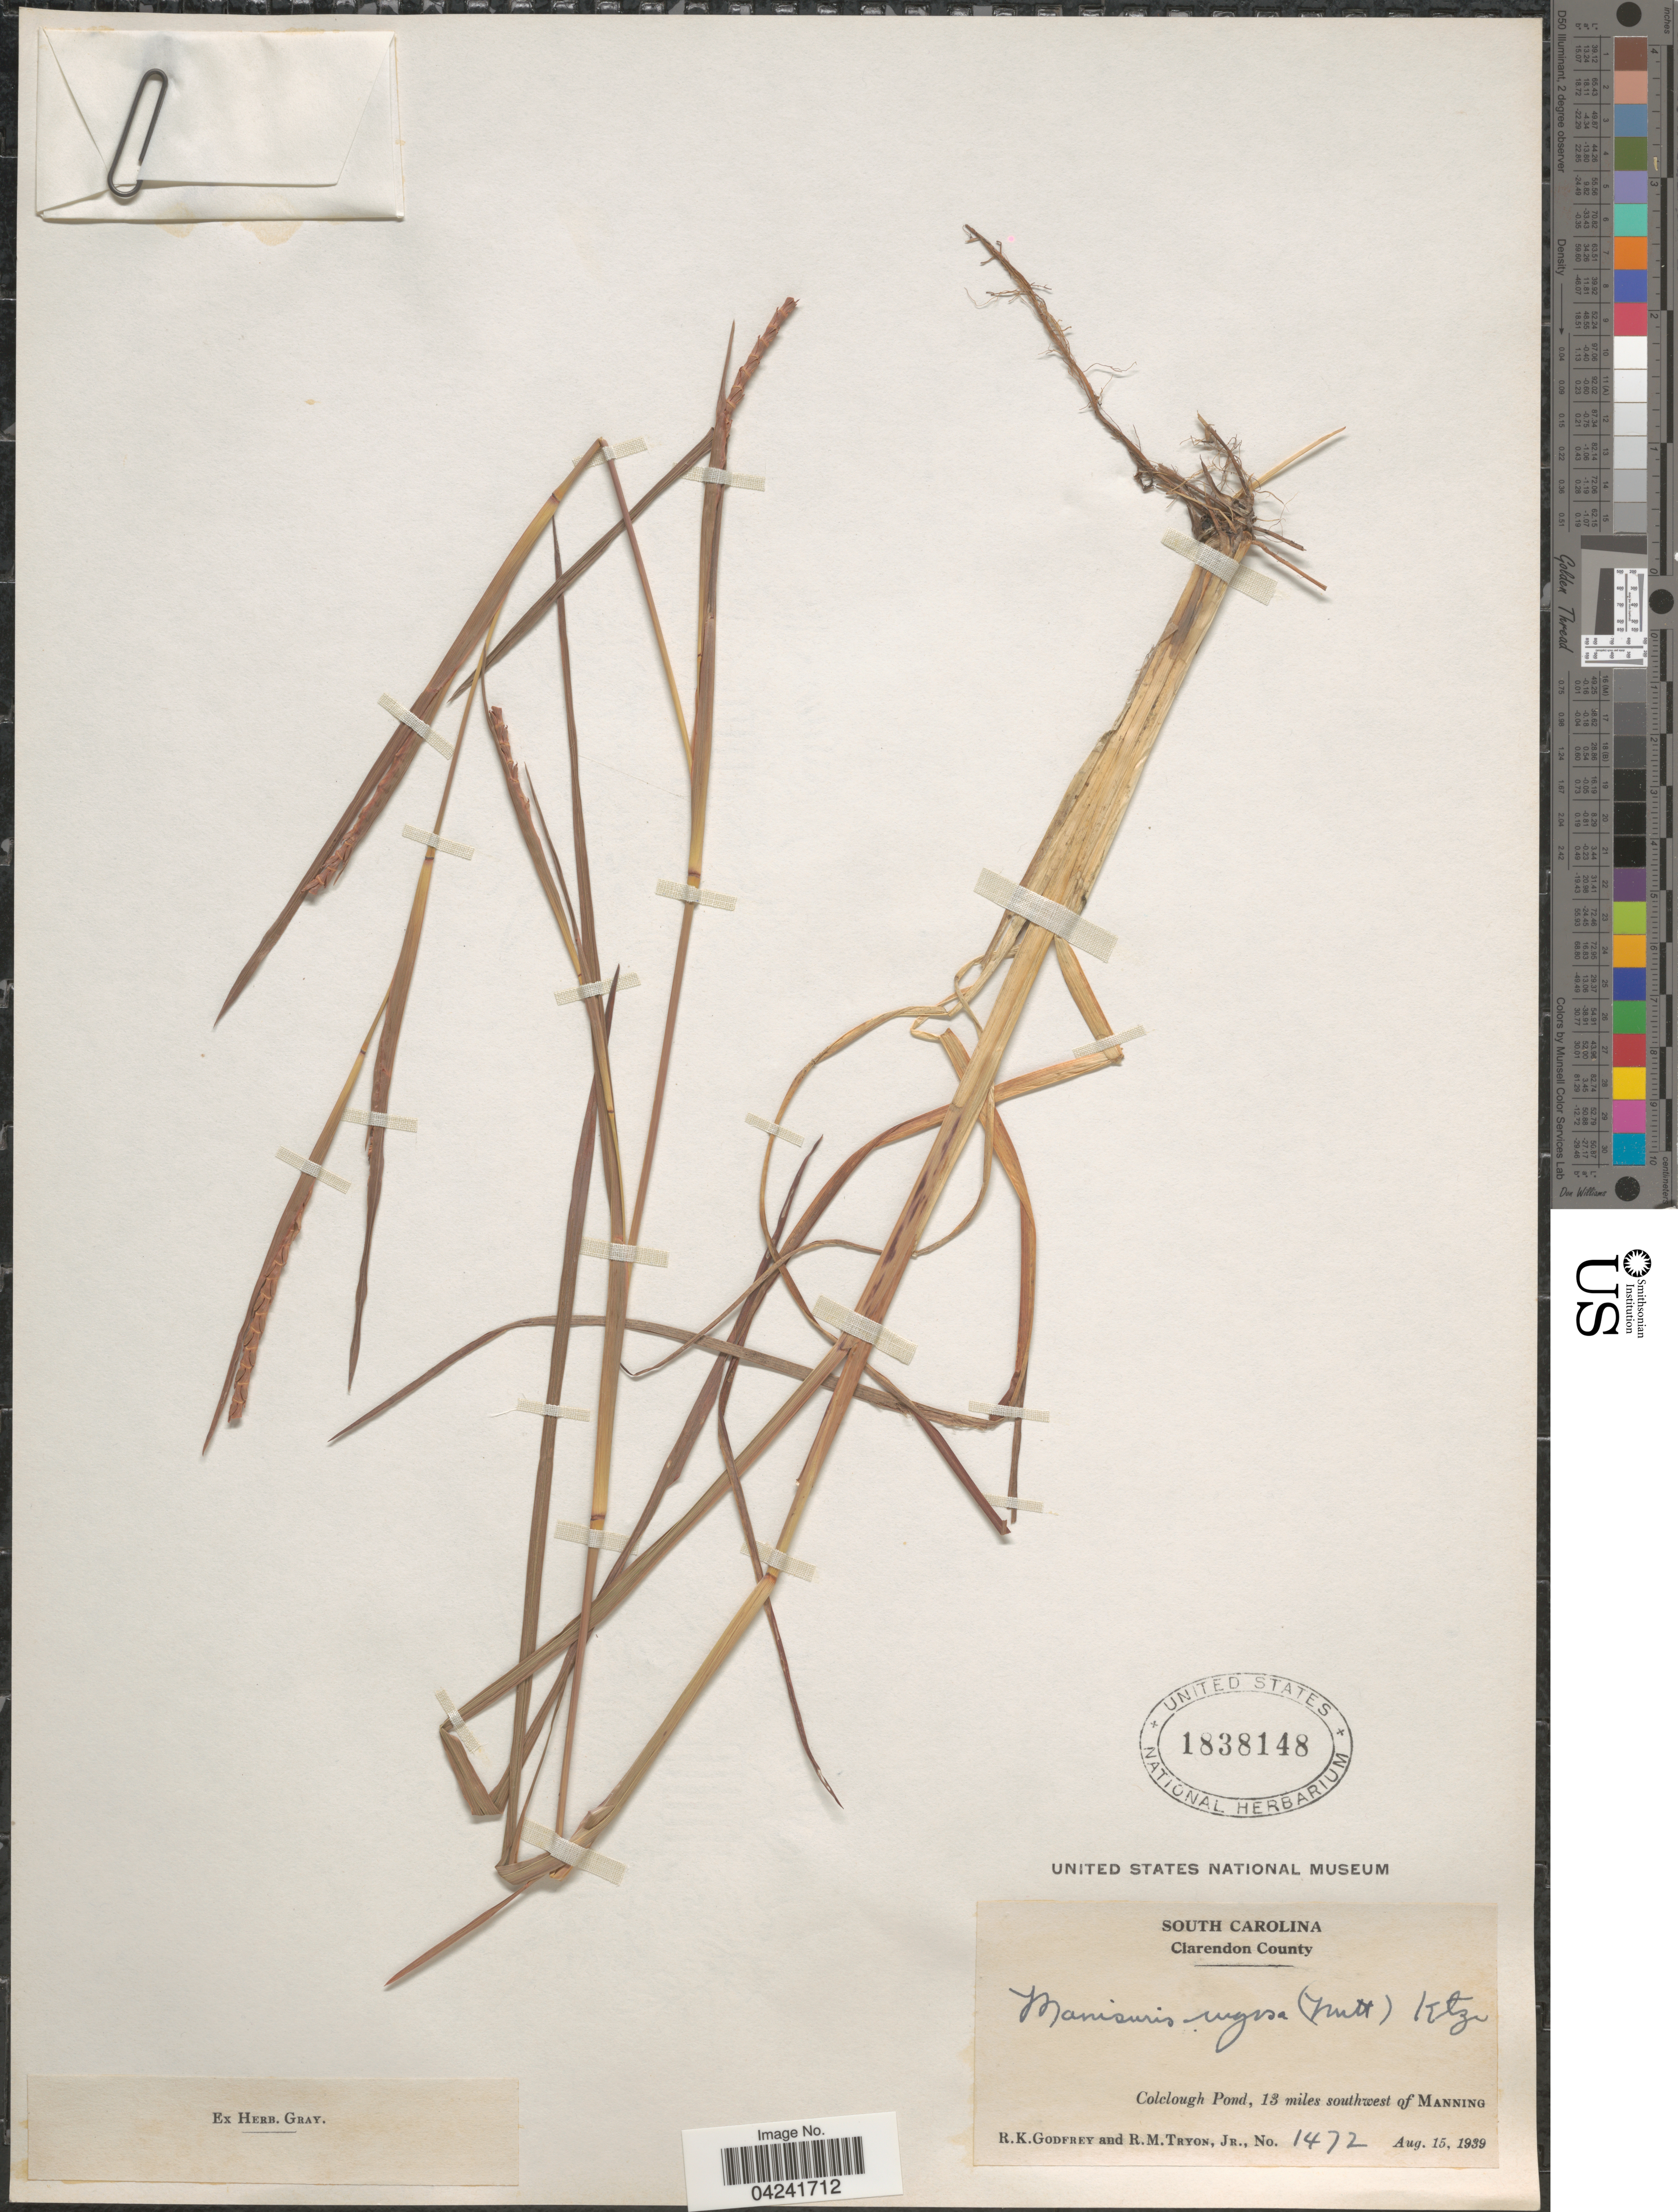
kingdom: Plantae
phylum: Tracheophyta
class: Liliopsida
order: Poales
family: Poaceae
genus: Mnesithea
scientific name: Mnesithea rugosa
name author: (Nutt.) de Koning & Sosef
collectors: R. K. Godfrey & R. Tryon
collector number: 1472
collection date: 1939-08-15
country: United States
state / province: South Carolina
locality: Clarendon County. Colclough Pond, 13 miles southwest of Manning.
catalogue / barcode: US 1838148